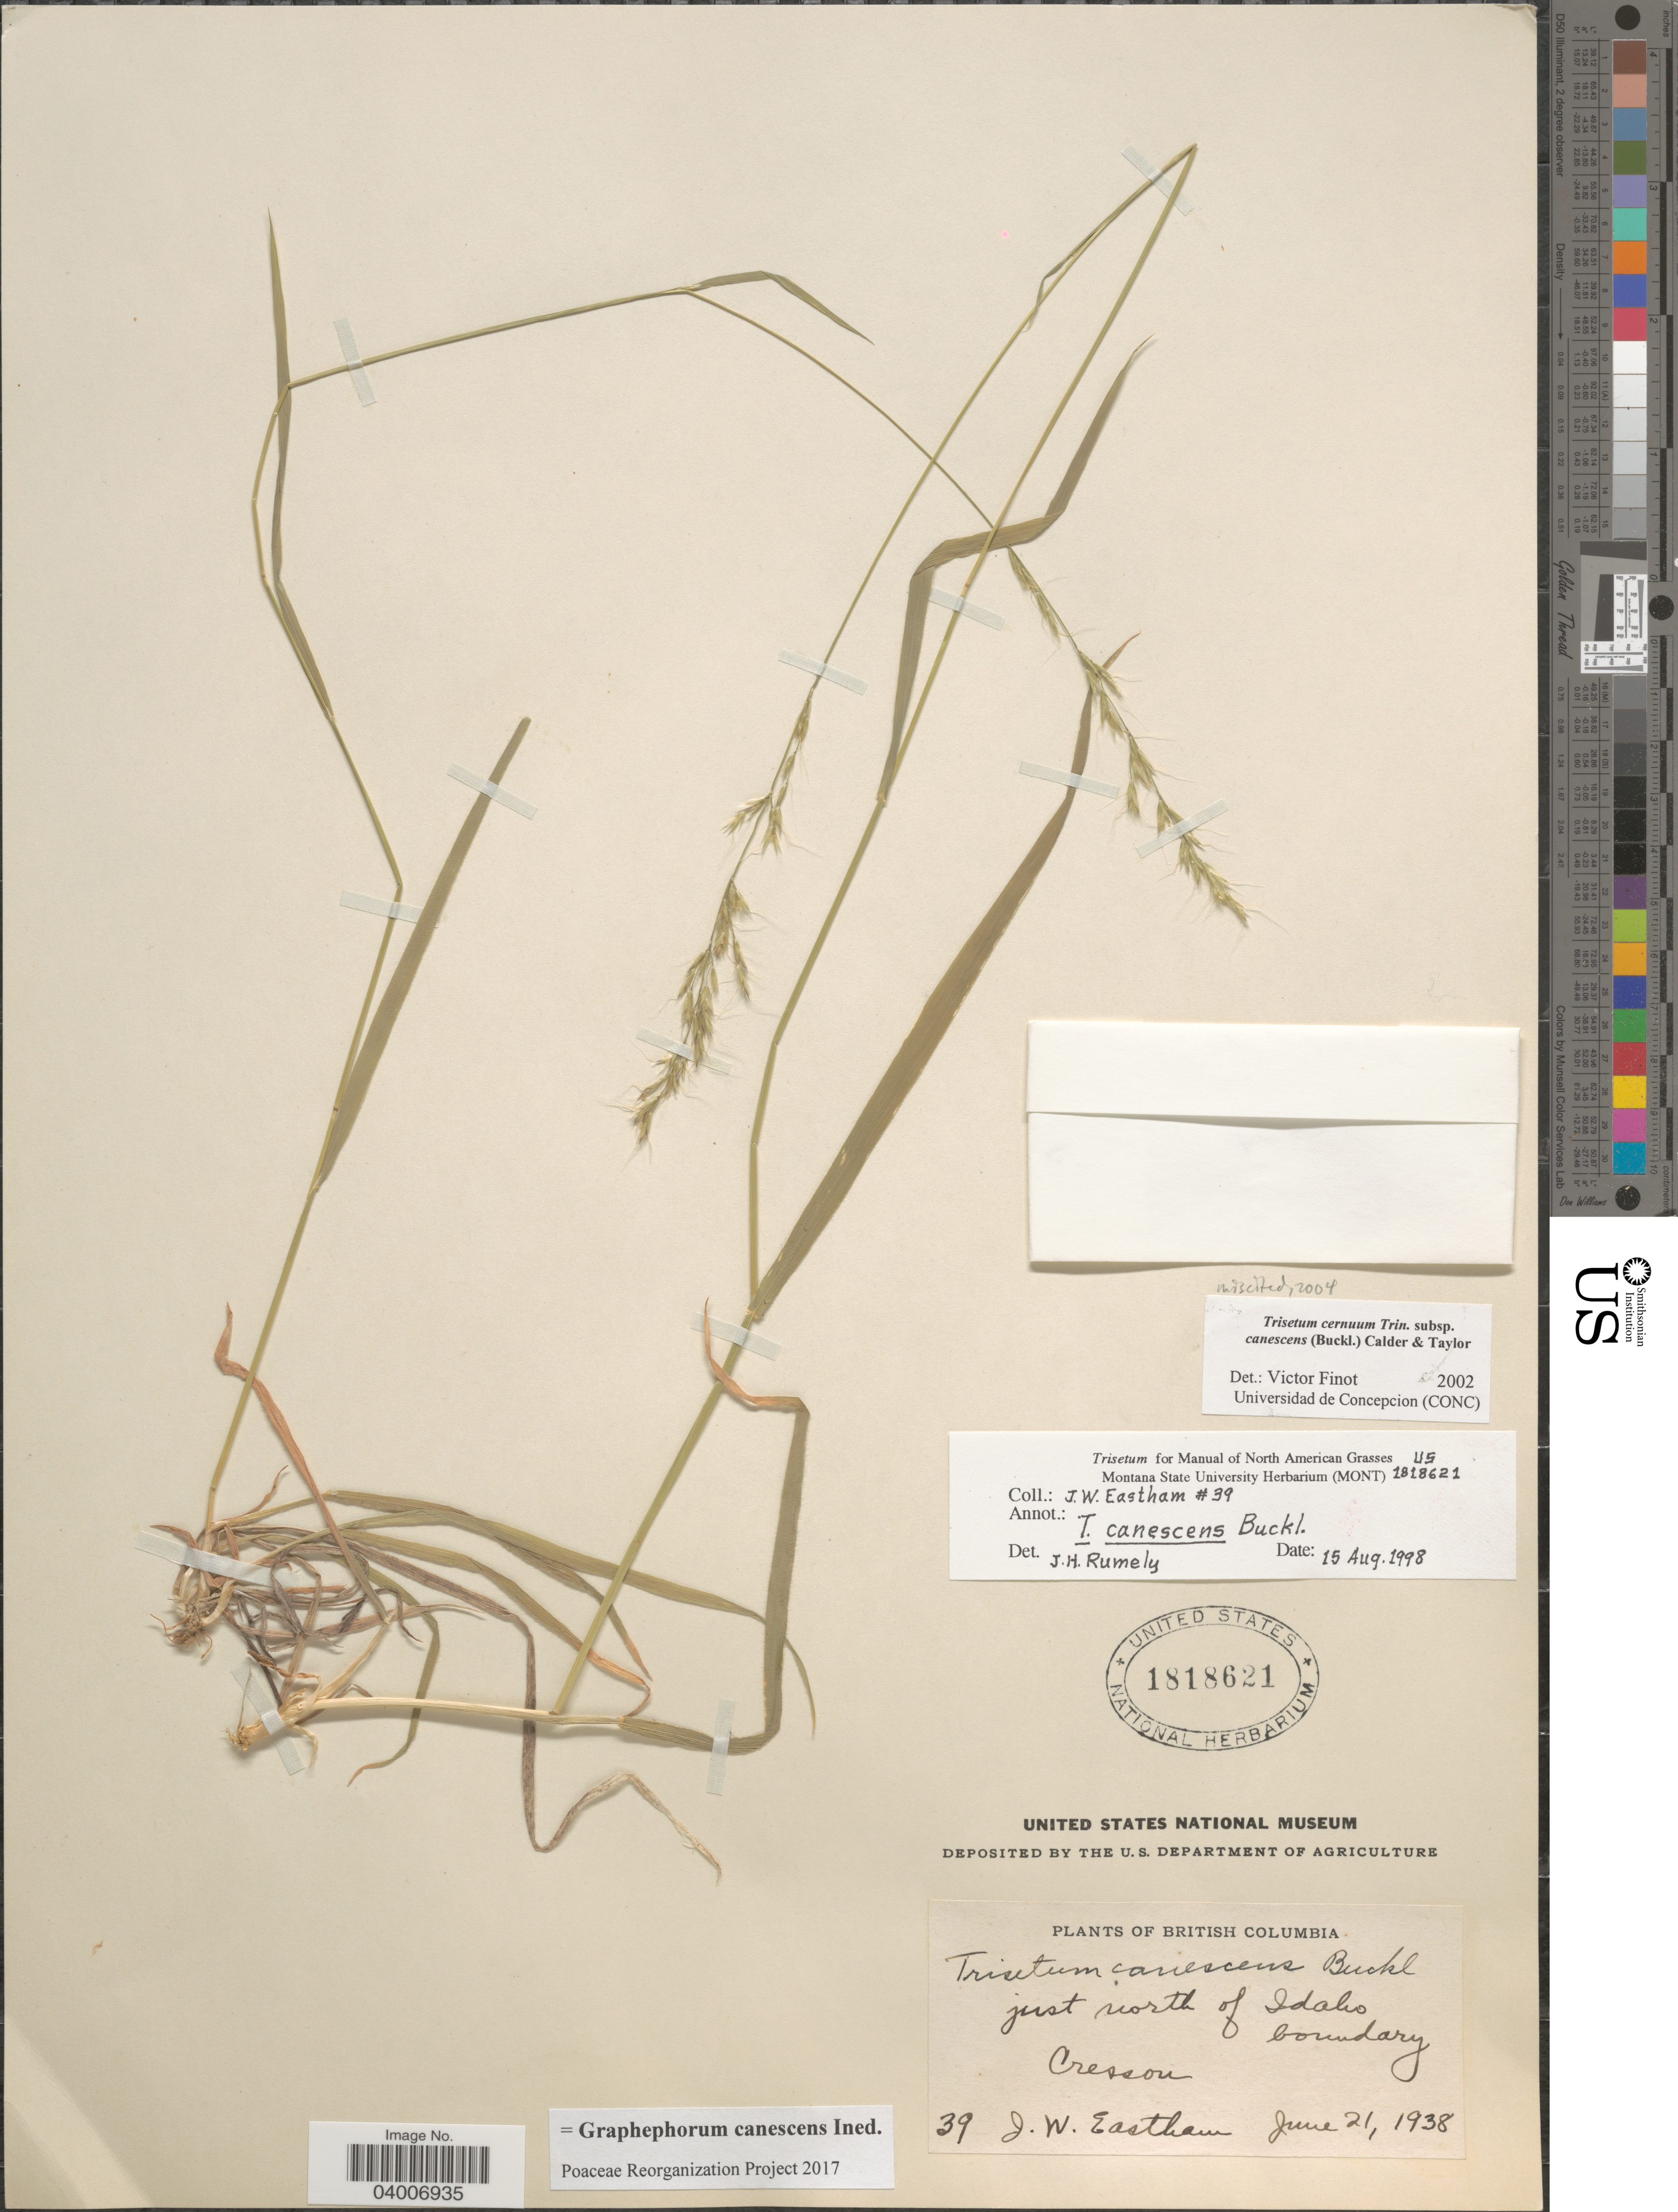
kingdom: Plantae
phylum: Tracheophyta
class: Liliopsida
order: Poales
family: Poaceae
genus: Graphephorum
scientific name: Graphephorum canescens ined.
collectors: J. Eastham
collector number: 39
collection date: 1938-06-21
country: Canada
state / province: British Columbia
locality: Just north of Idaho boundary. Cresson.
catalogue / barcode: US 1818621